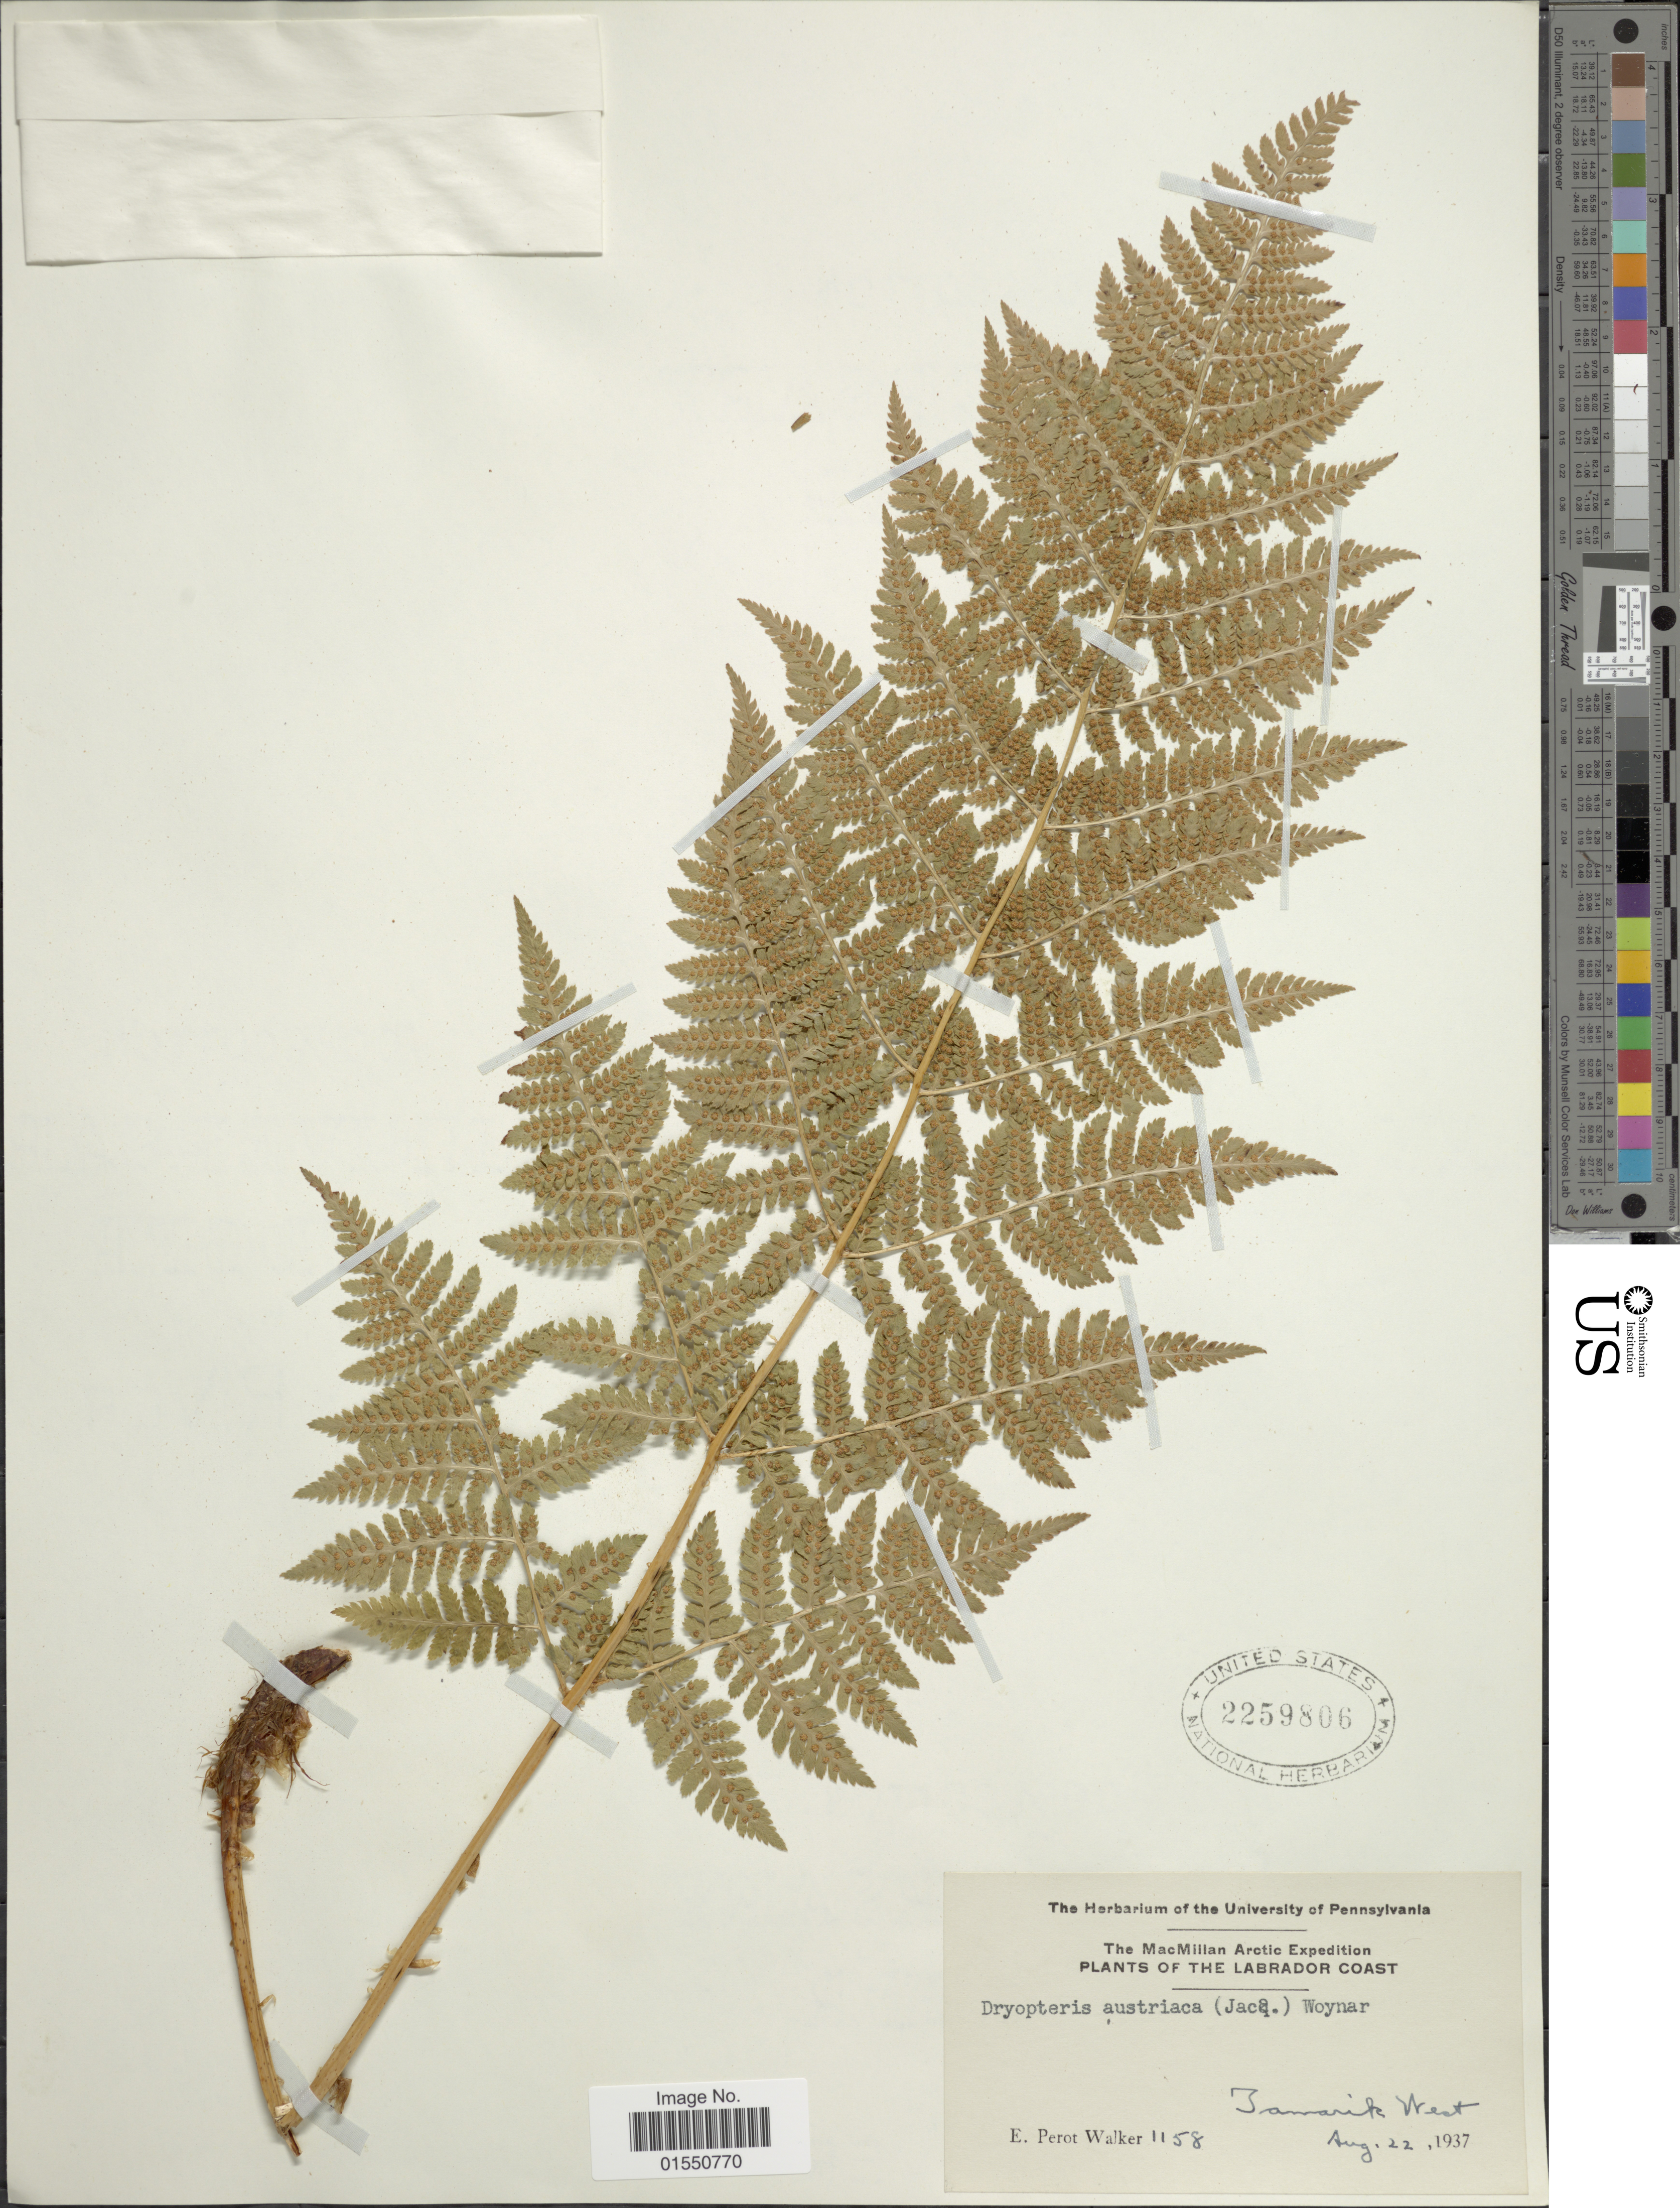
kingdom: Plantae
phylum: Tracheophyta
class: Polypodiopsida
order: Polypodiales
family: Dryopteridaceae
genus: Dryopteris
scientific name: Dryopteris expansa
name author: (C. Presl) Fraser-Jenk. & Jermy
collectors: E. P. Walker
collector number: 1158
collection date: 1937-08-22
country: Canada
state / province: Newfoundland and Labrador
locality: Labrador Coast, Tamarik West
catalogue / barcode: US 2259806